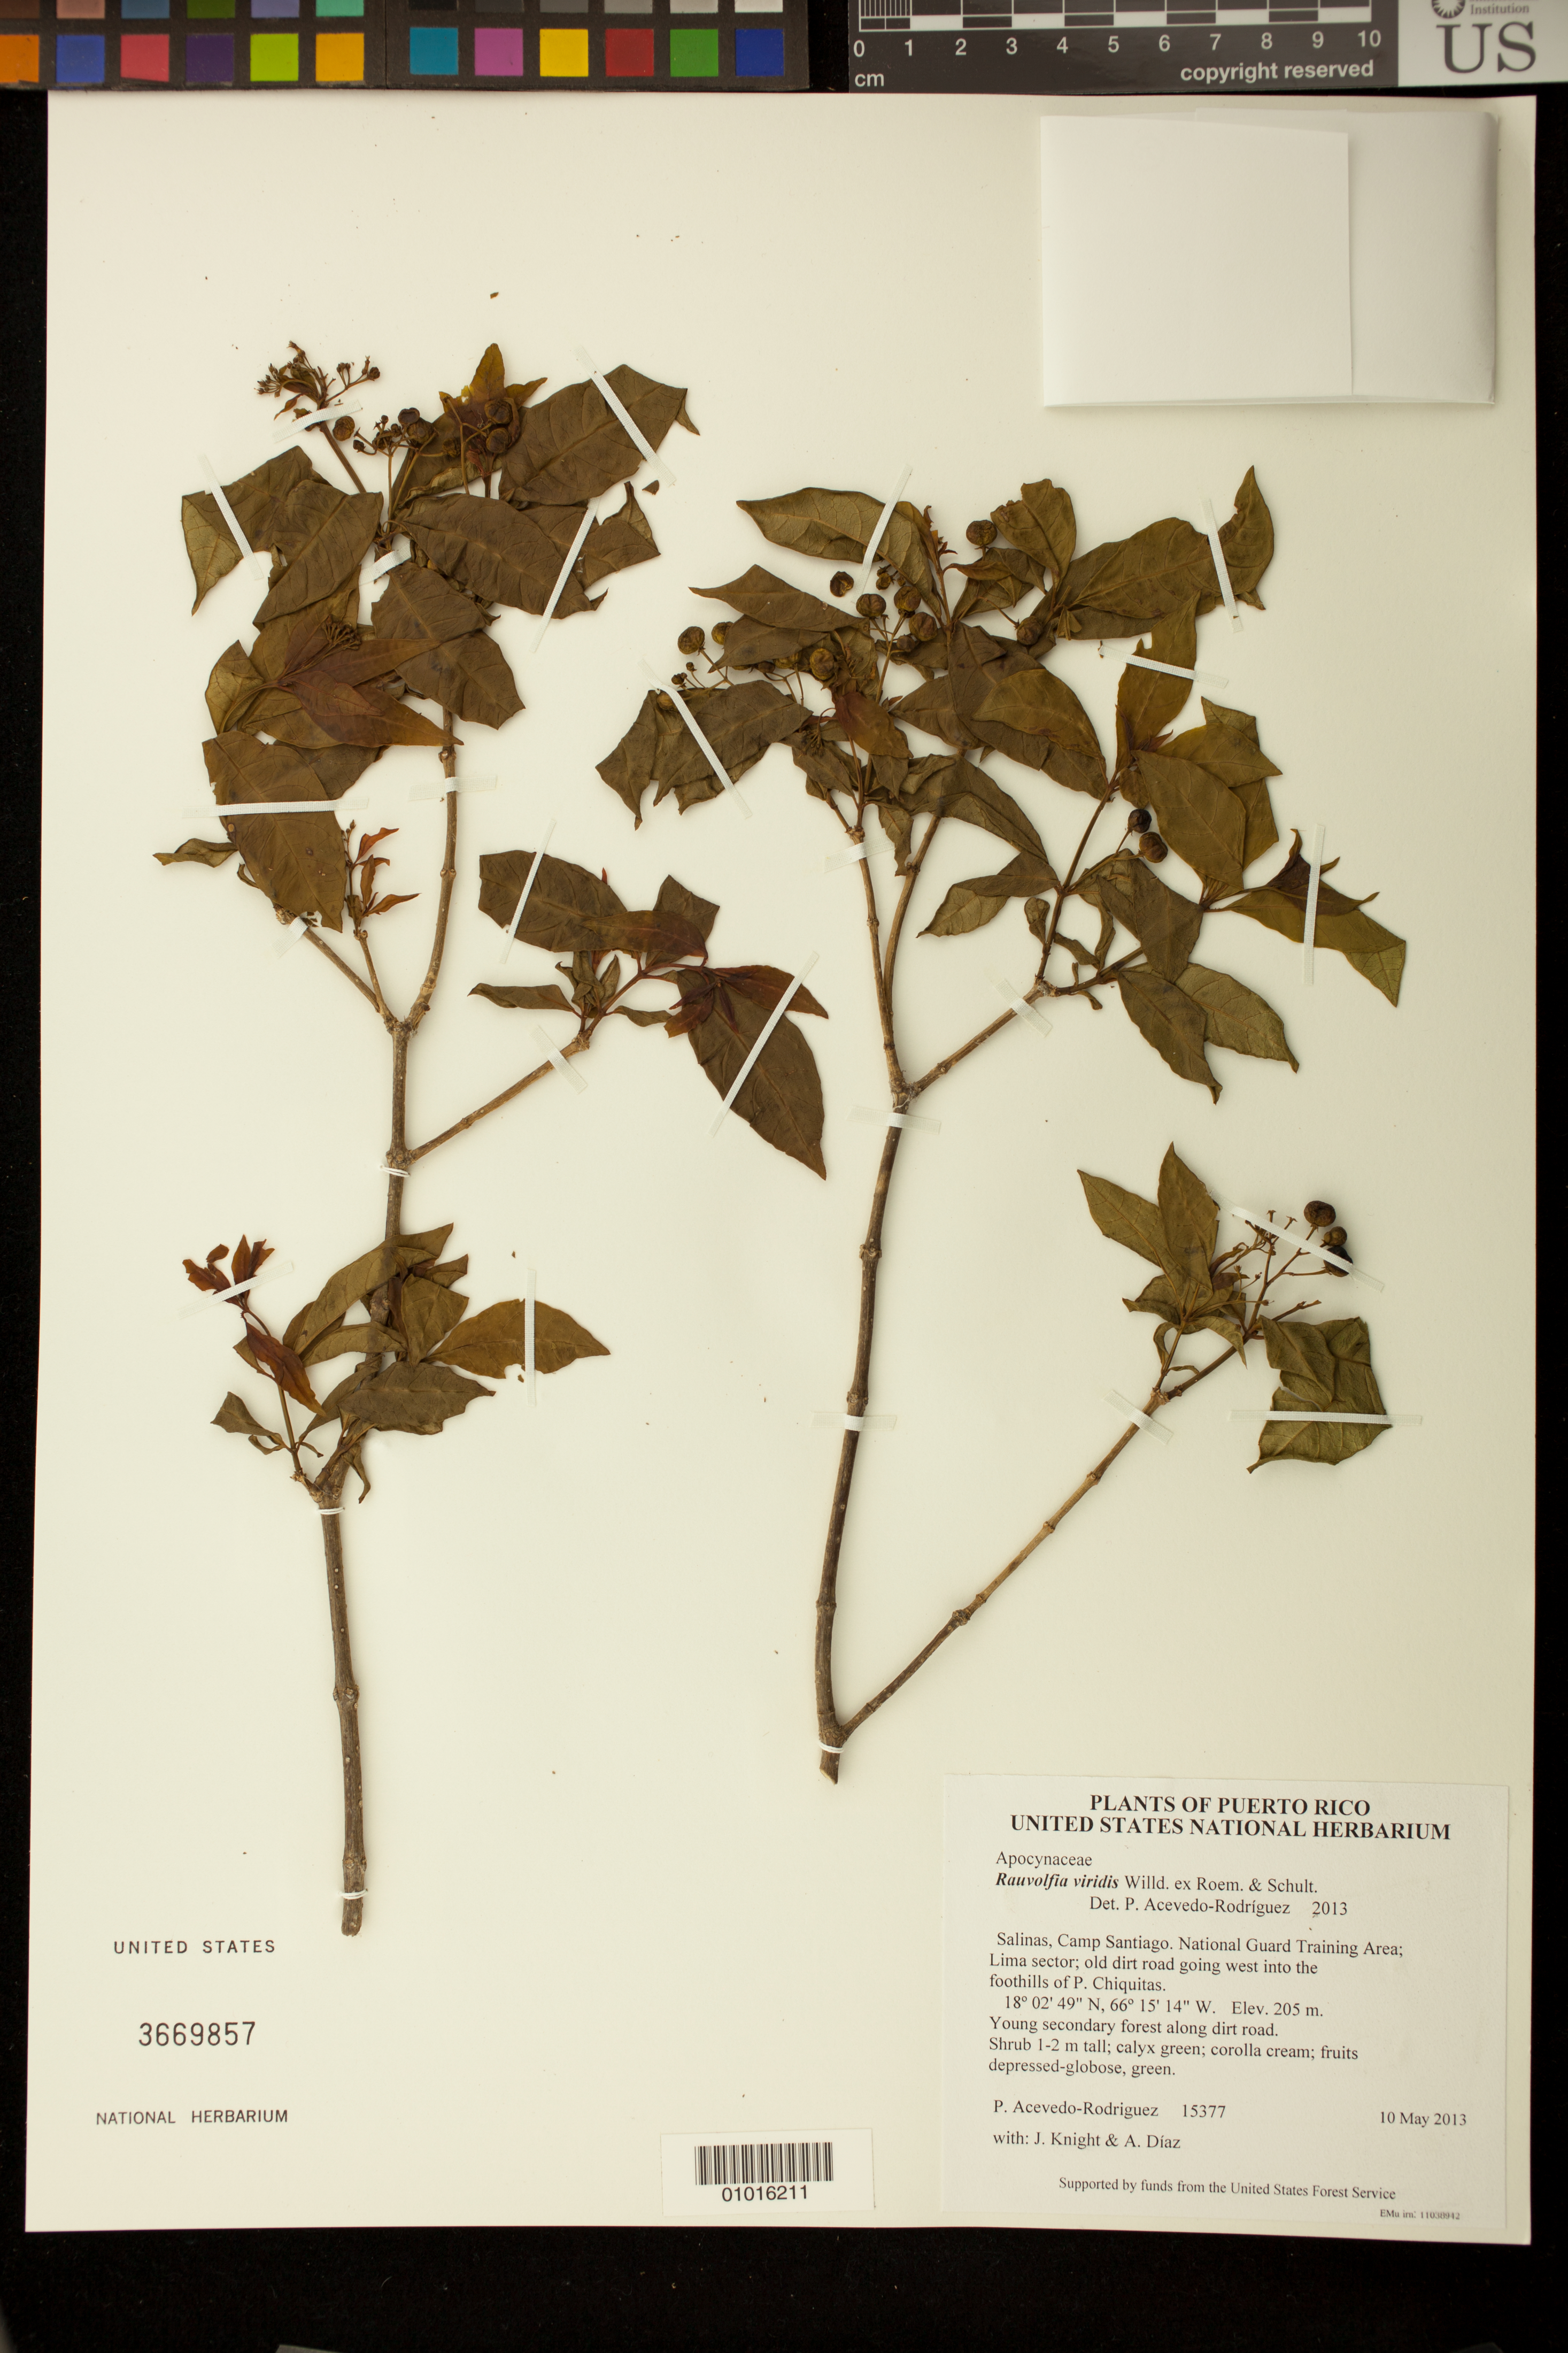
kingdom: Plantae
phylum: Tracheophyta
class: Magnoliopsida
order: Gentianales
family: Apocynaceae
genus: Rauvolfia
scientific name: Rauvolfia viridis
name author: Willd. ex Roem. & Schult.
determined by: Acevedo-Rodríguez, P., (BOT), Smithsonian Institution - National Museum of Natural History (UNITED STATES)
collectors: P. Acevedo-Rodr., J. Knight & A. Díaz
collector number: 15377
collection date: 2013-05-10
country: Puerto Rico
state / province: Salinas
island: Puerto Rico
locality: Camp Santiago. National Guard Training Area; Lima sector; old dirt road going west into the foothills of P. Chiquitas.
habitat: Young secondary forest along dirt road.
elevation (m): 205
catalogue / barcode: US 3669857